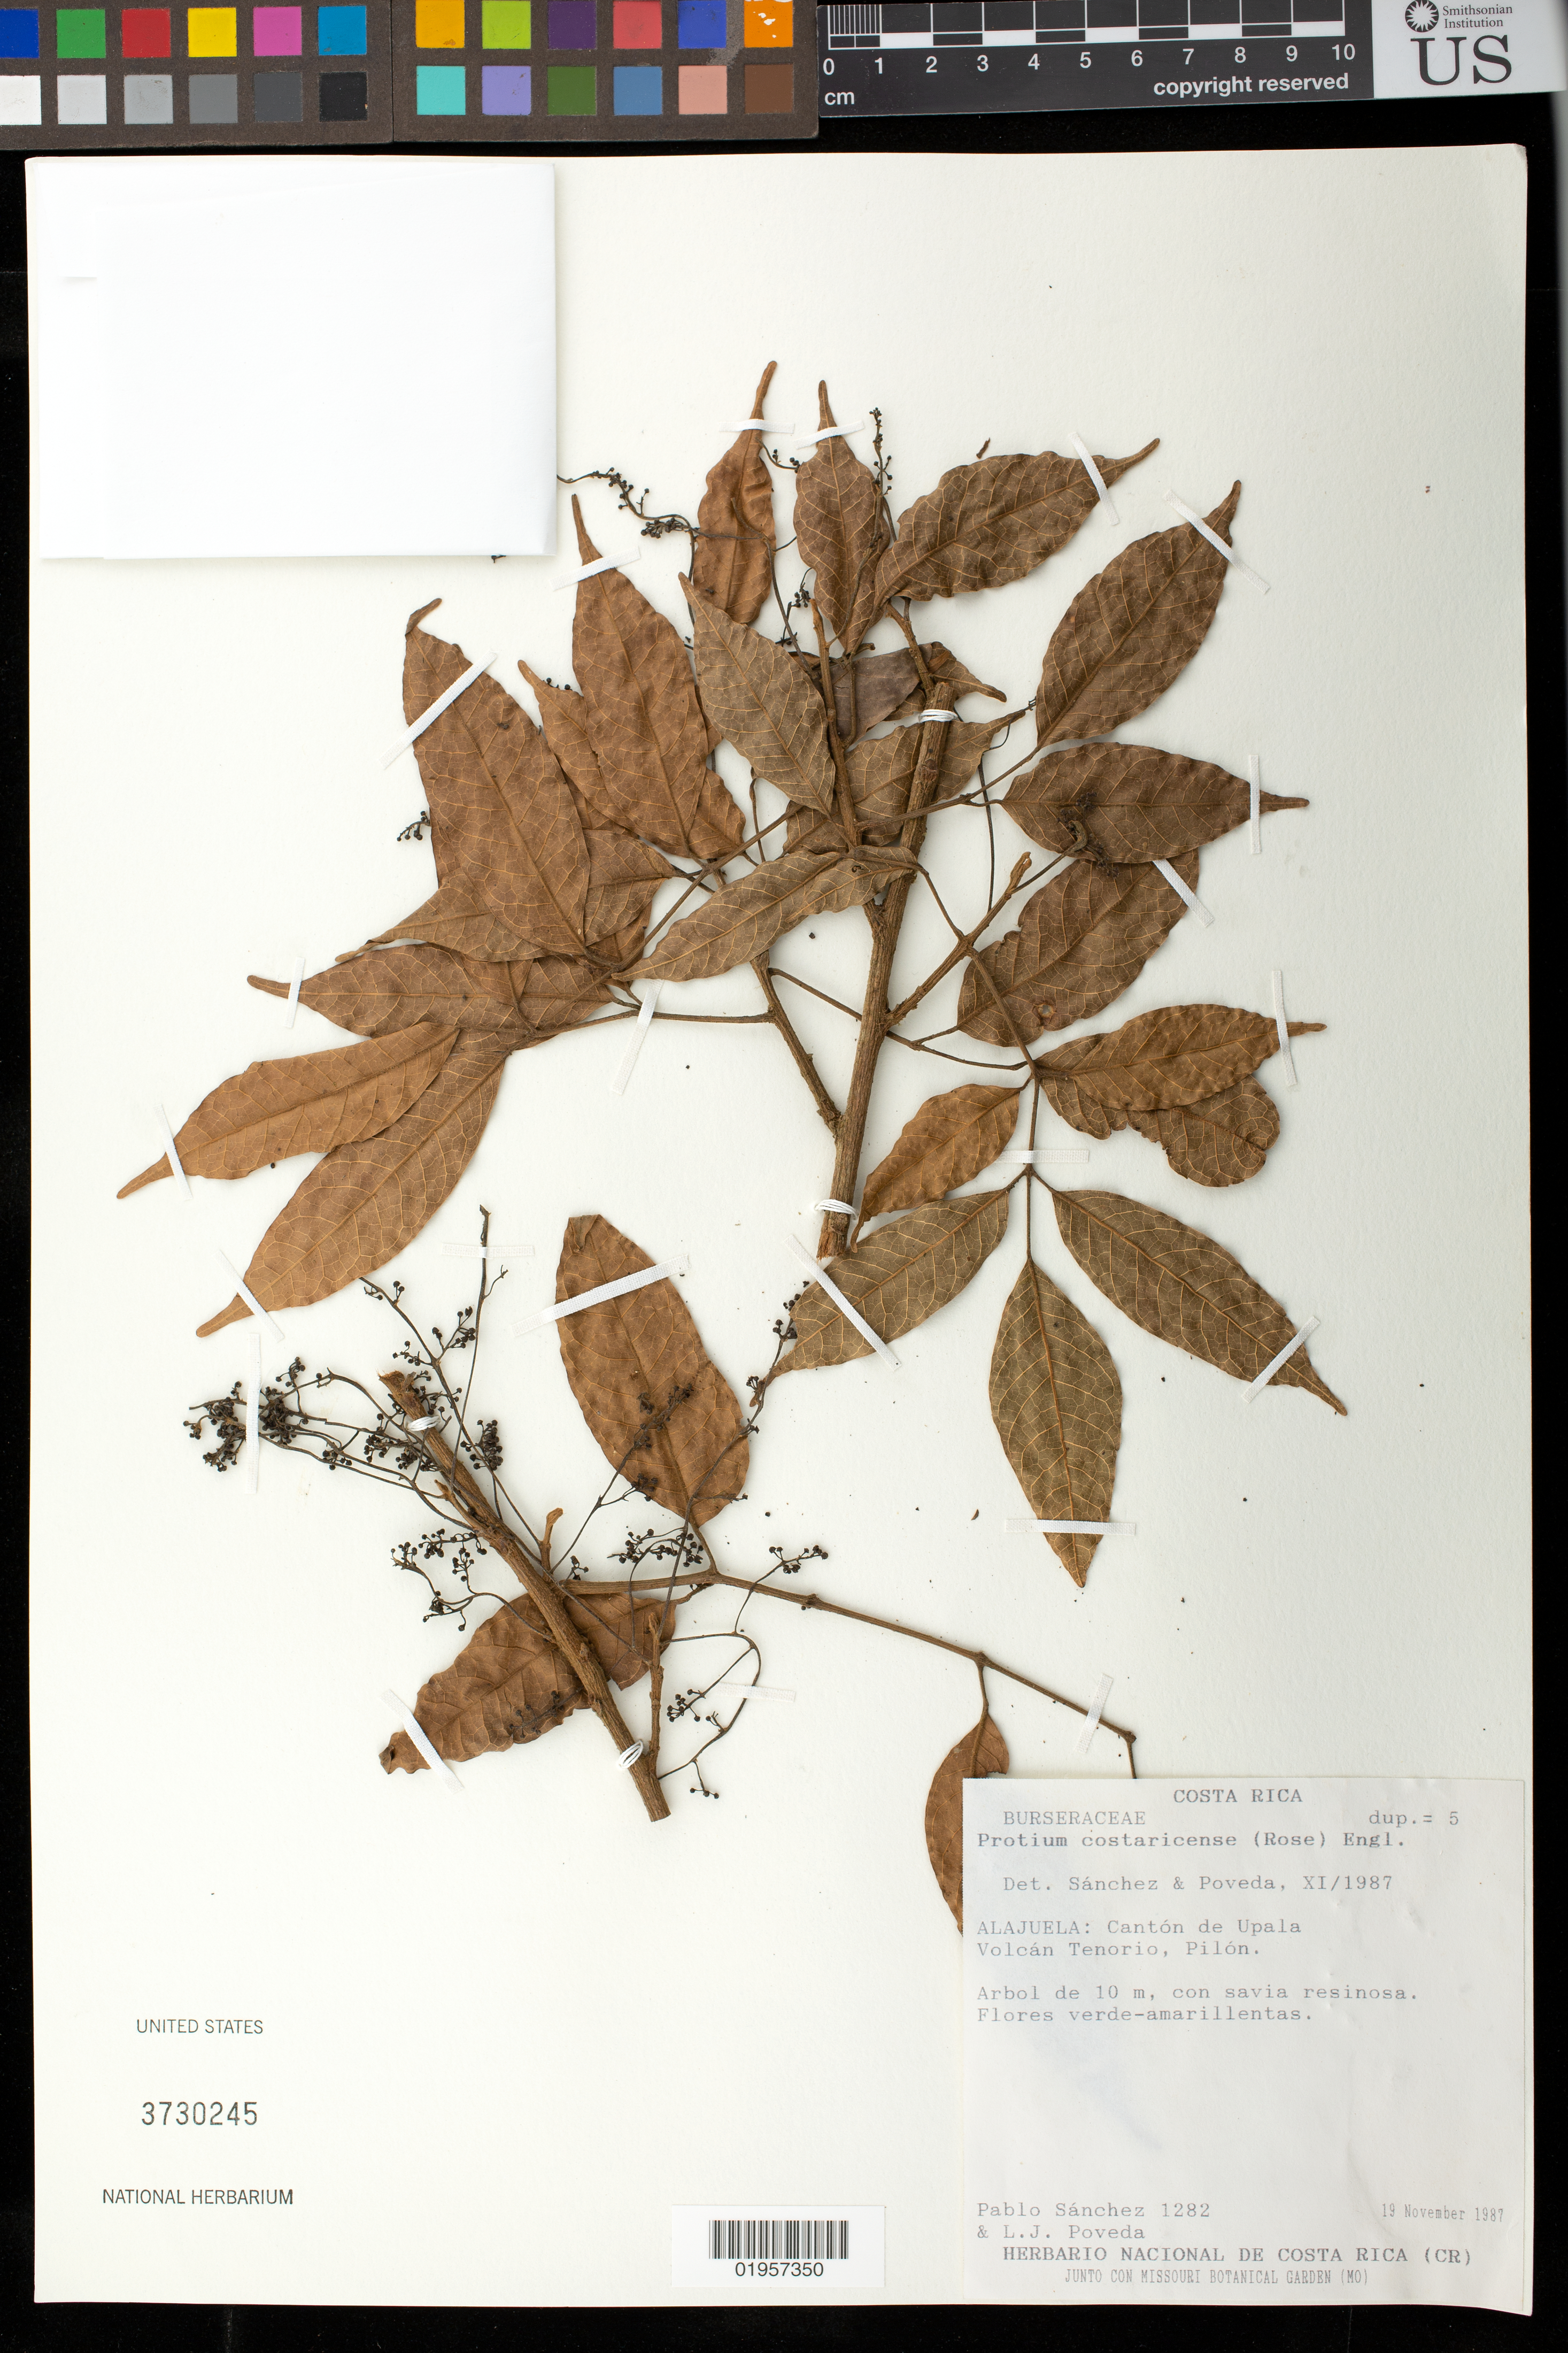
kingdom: Plantae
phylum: Tracheophyta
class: Magnoliopsida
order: Sapindales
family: Burseraceae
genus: Protium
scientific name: Protium costaricense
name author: (Rose) Engl.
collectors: P. Sánchez & L. J. Poveda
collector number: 1282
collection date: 1983-11-19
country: Costa Rica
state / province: Alajuela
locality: Canton de Upala, Volcan Tenorio, Pilon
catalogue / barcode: US 3730245